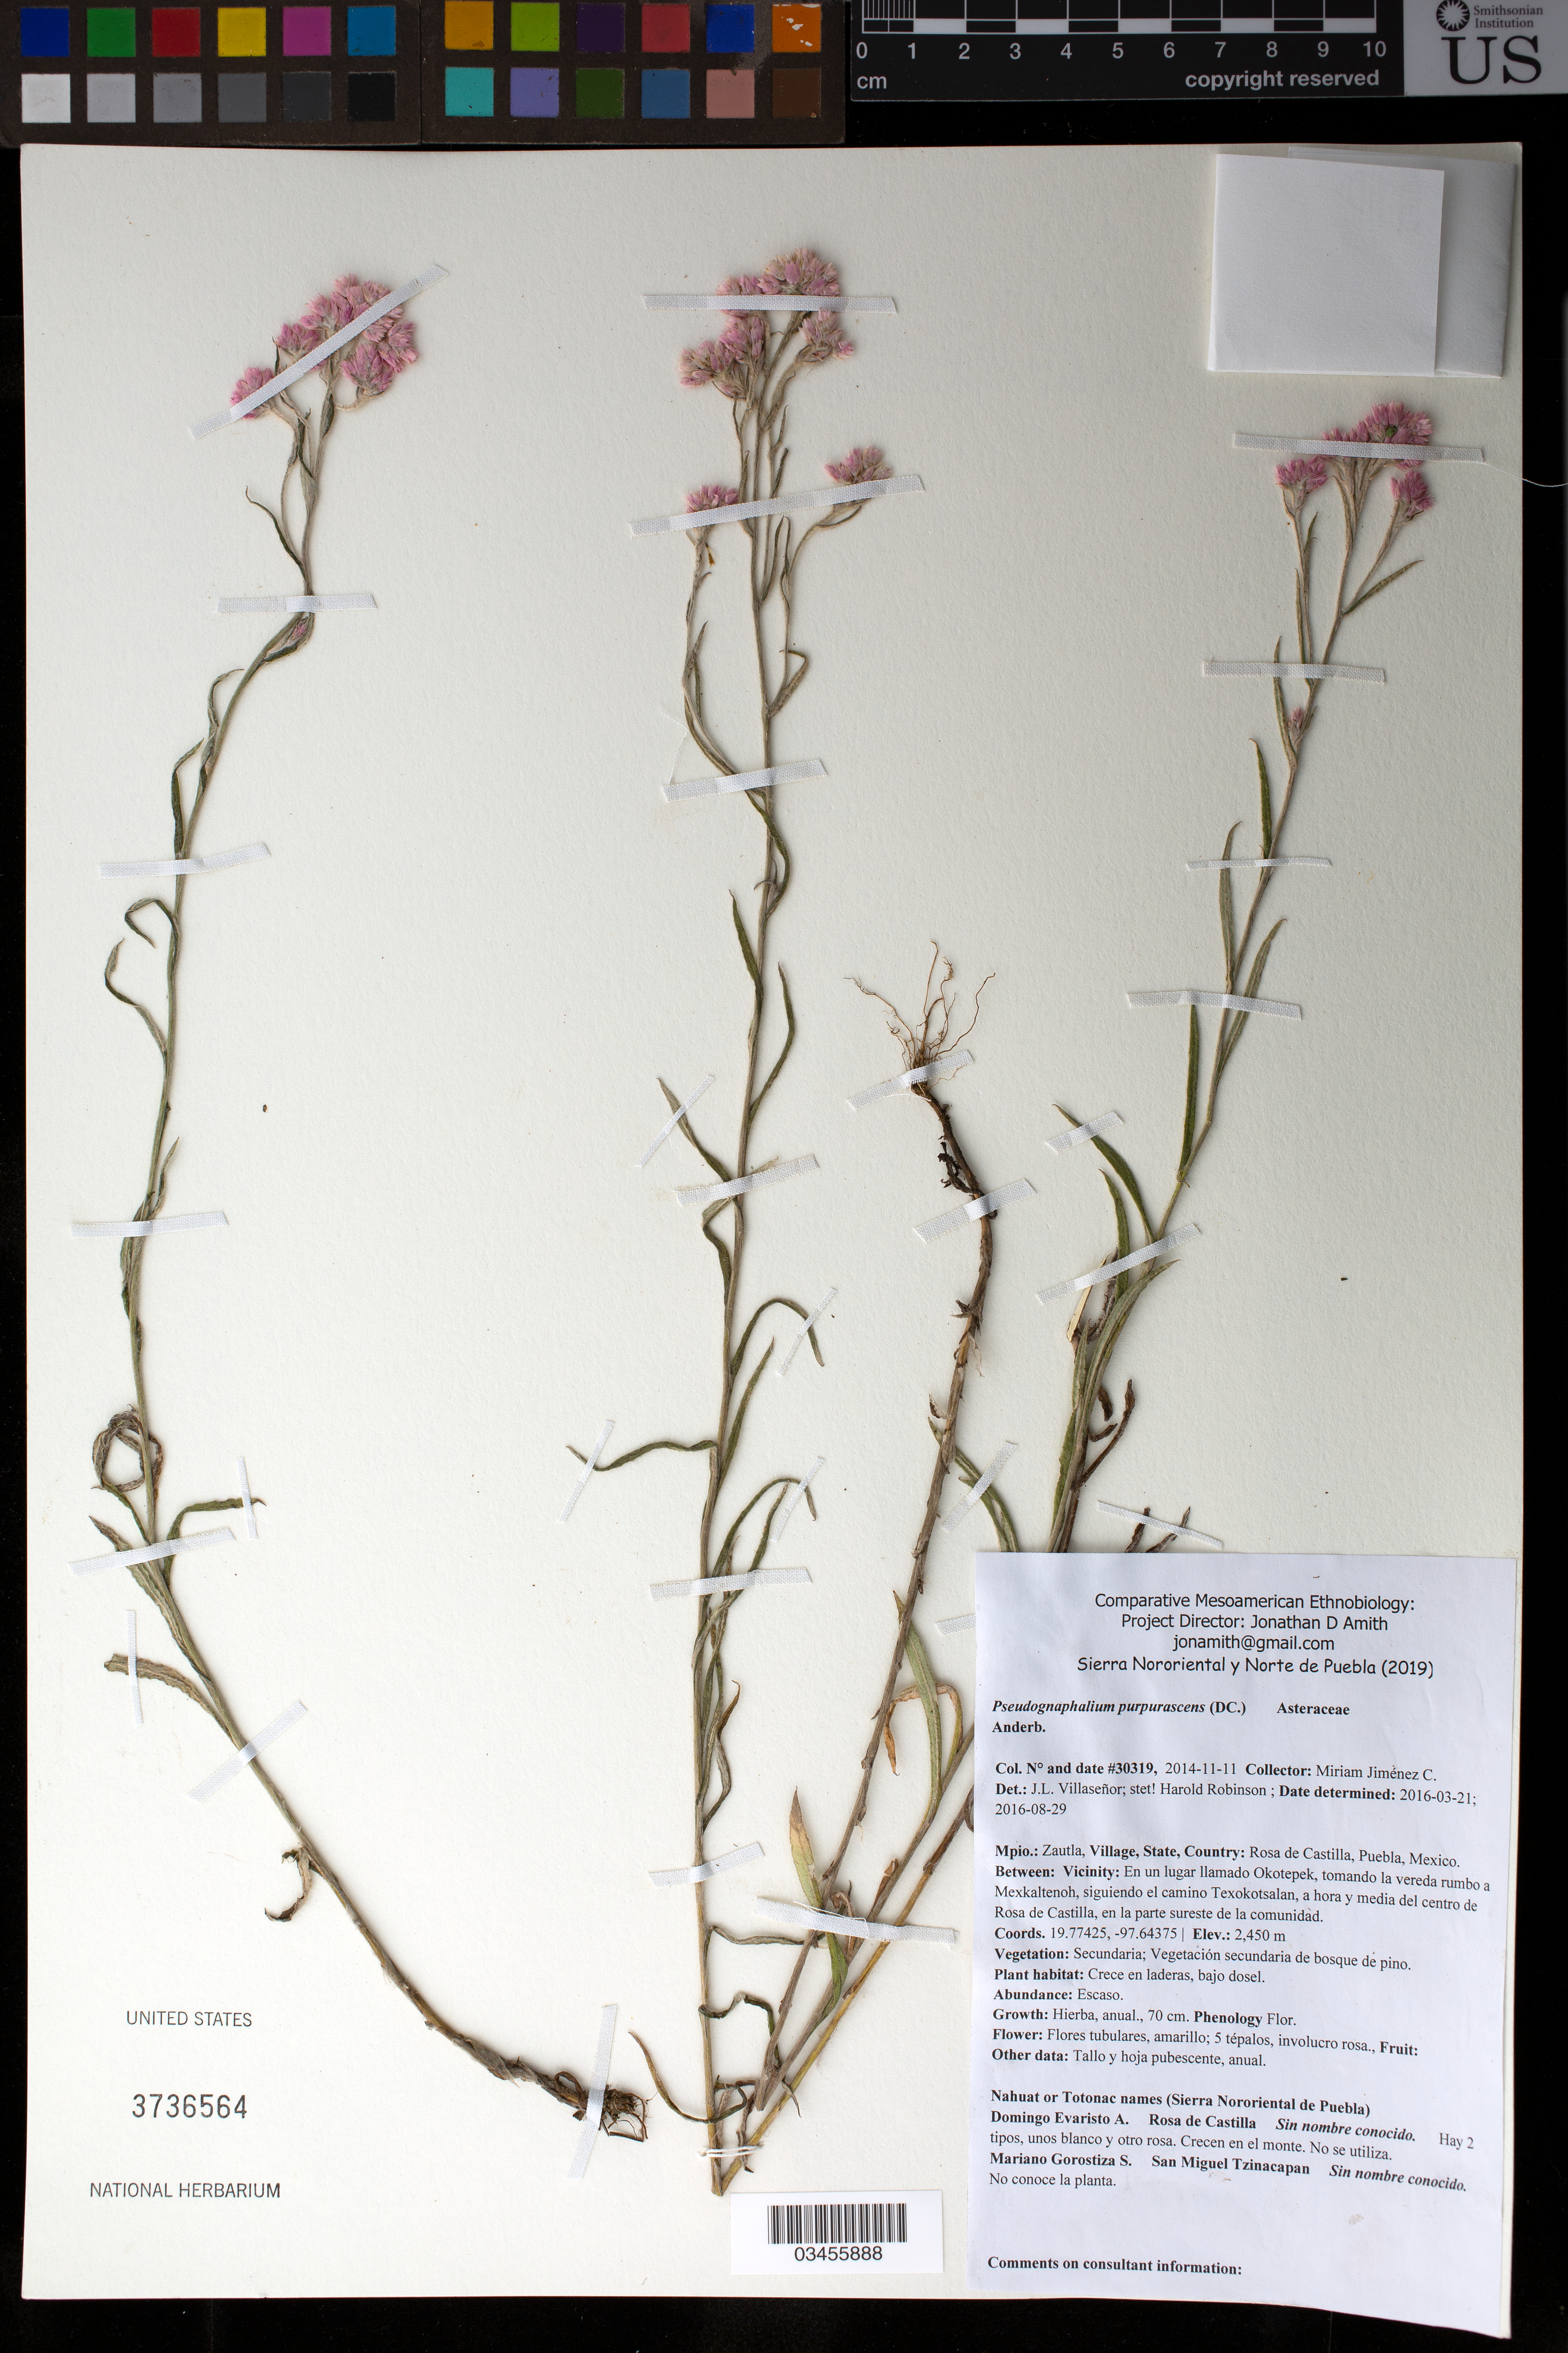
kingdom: Plantae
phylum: Tracheophyta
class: Magnoliopsida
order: Asterales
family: Asteraceae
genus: Pseudognaphalium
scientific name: Pseudognaphalium purpurascens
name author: (DC.) Anderb.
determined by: Robinson, Harold E., (US)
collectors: M. Jiménez Chimil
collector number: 30319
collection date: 2014-11-11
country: México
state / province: Puebla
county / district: Zautla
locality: PUEBLO: Rosa de Castilla; LOCALIDAD EXACTA: En Okotepek, tomando la vereda rumbo a Mexkaltenoh, siguiendo el camino Texokotsalan, a hora y media del centro de Rosa de Castilla, en la parte sureste de la comunidad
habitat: Vegetación secundaria de bosque de pino; en laderas, bajo dosel.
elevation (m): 2450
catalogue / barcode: US 3736564